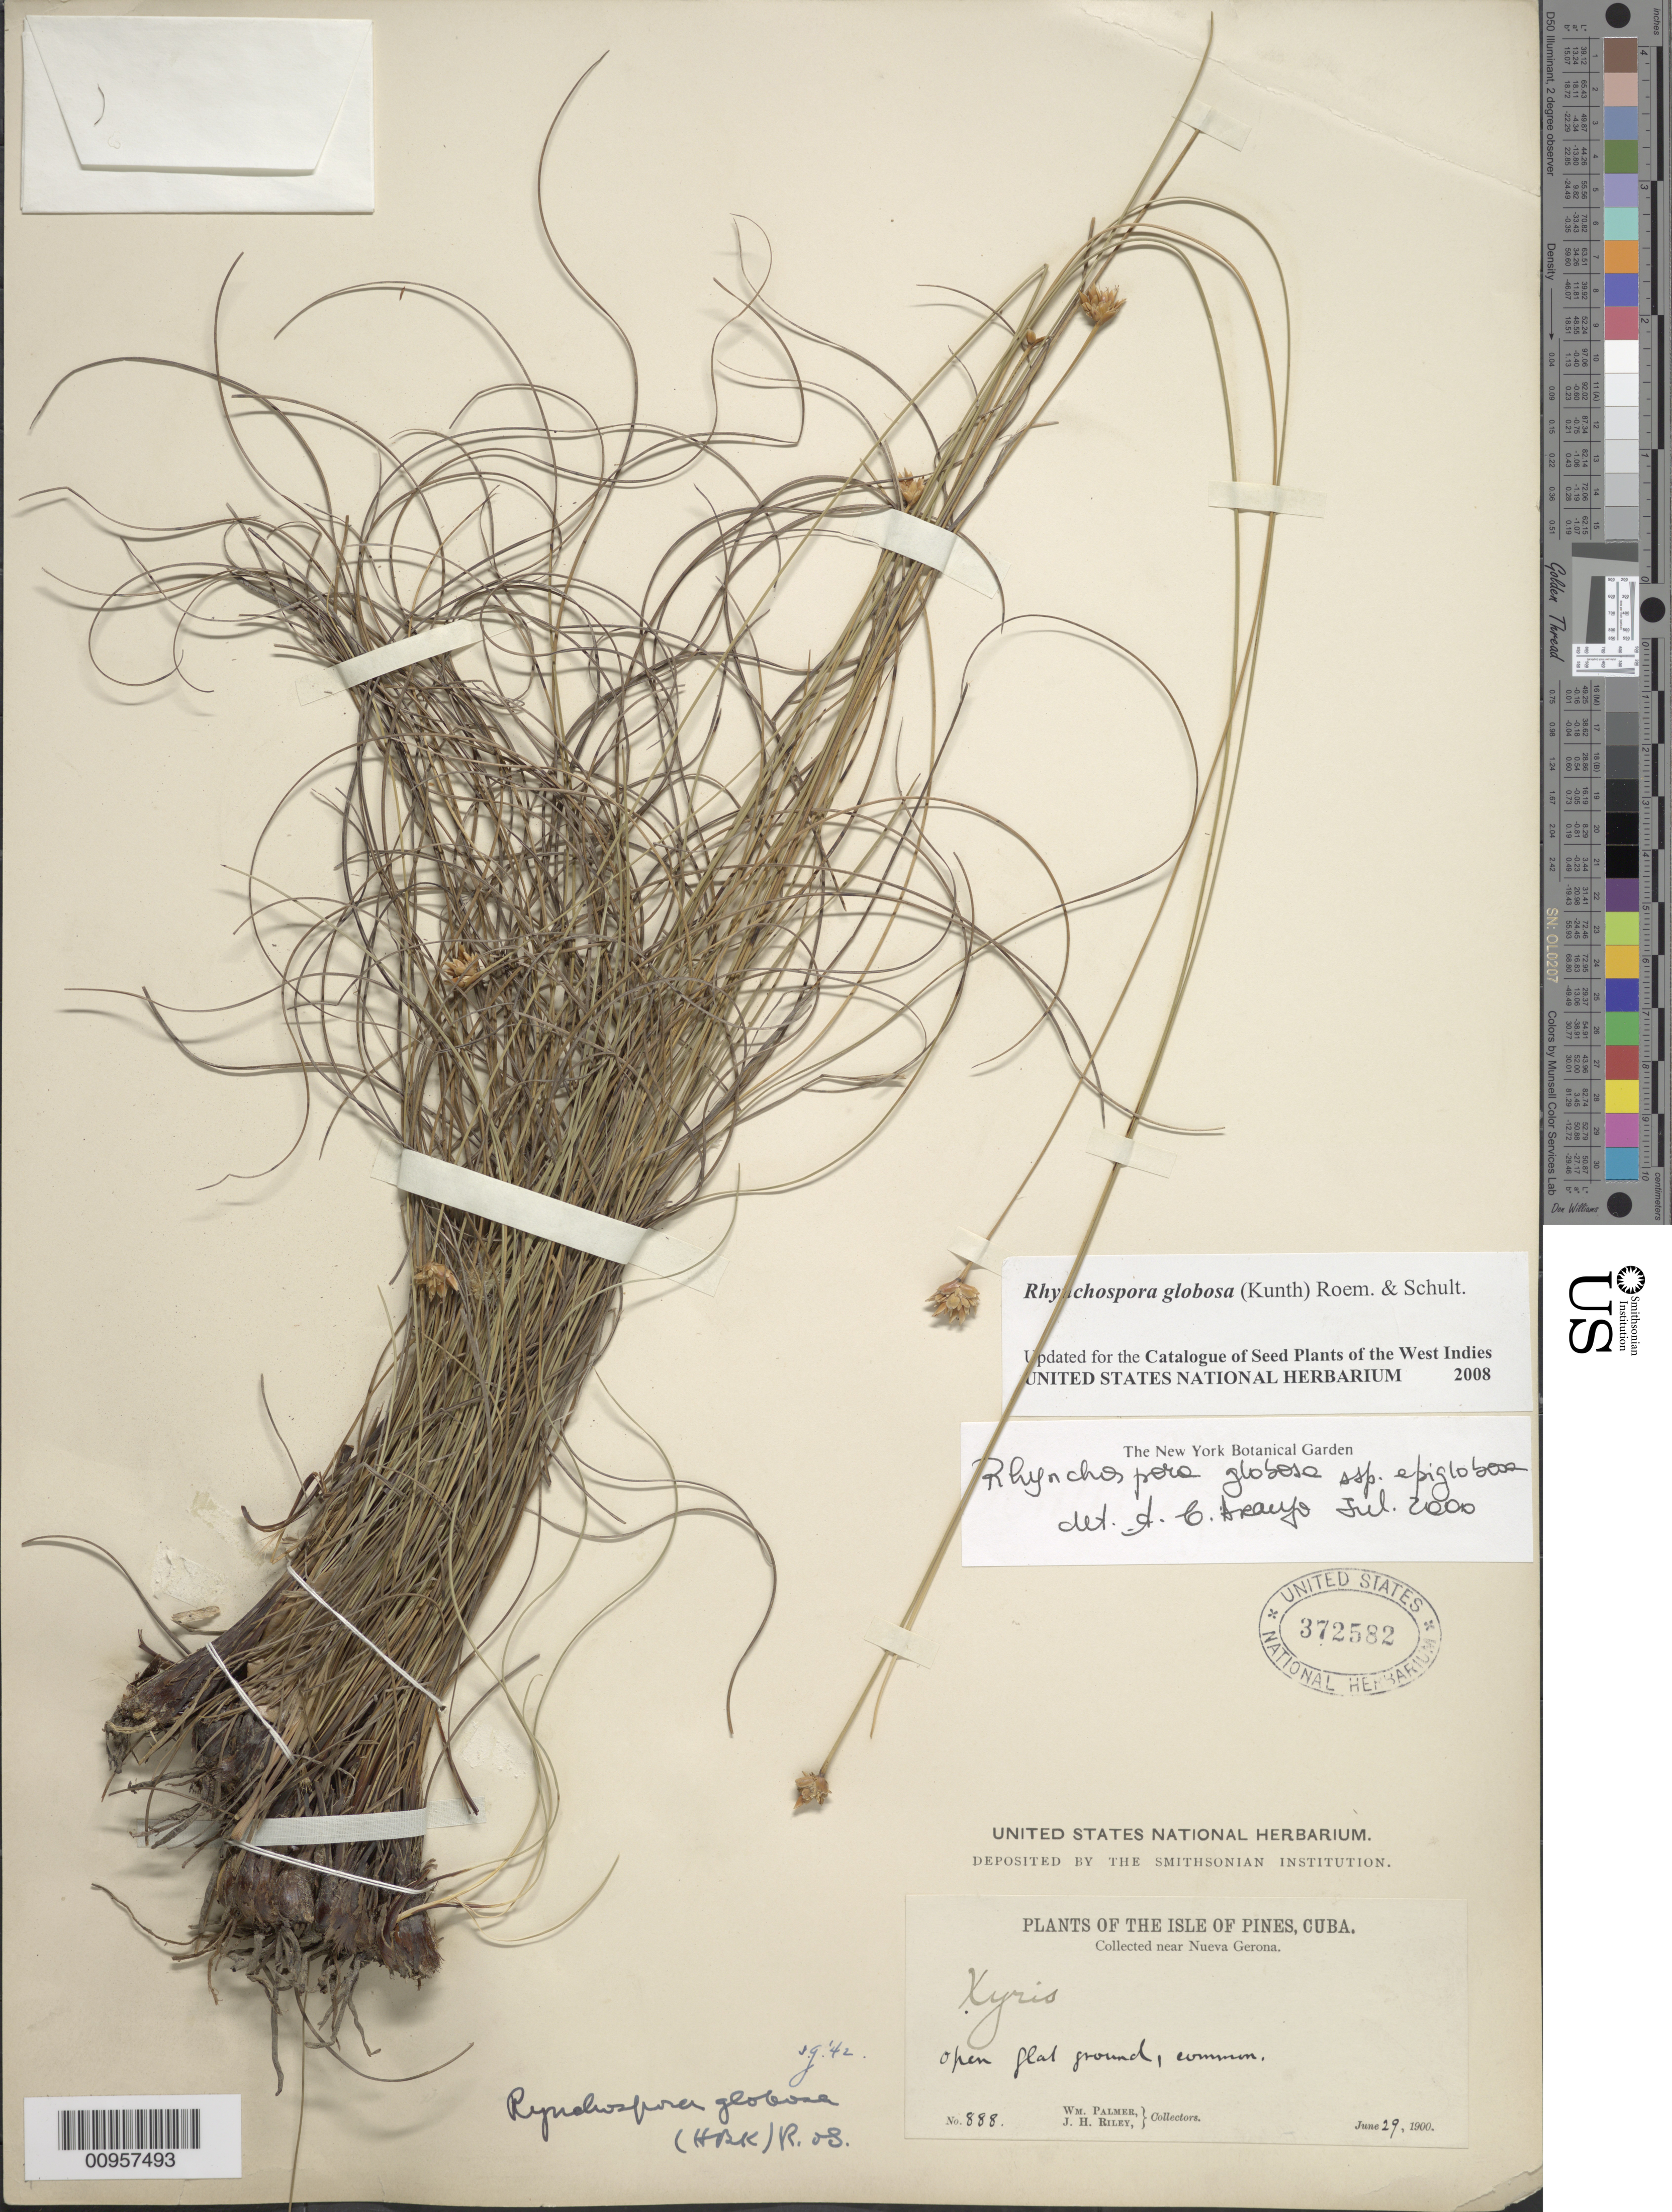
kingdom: Plantae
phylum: Tracheophyta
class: Liliopsida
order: Poales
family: Cyperaceae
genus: Rhynchospora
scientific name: Rhynchospora globosa var. globosa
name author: (Kunth) Roem. & Schult.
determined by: Strong, M. T., (US), Smithsonian Institution - National Museum of Natural History (UNITED STATES)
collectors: W. Palmer & J. H. Riley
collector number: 888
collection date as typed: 29 Jun 1900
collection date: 1900-06-29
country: Cuba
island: Isla de la Juventud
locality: Isle of Pines, Near Nueva Gerona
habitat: Open flat ground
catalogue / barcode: US 372582